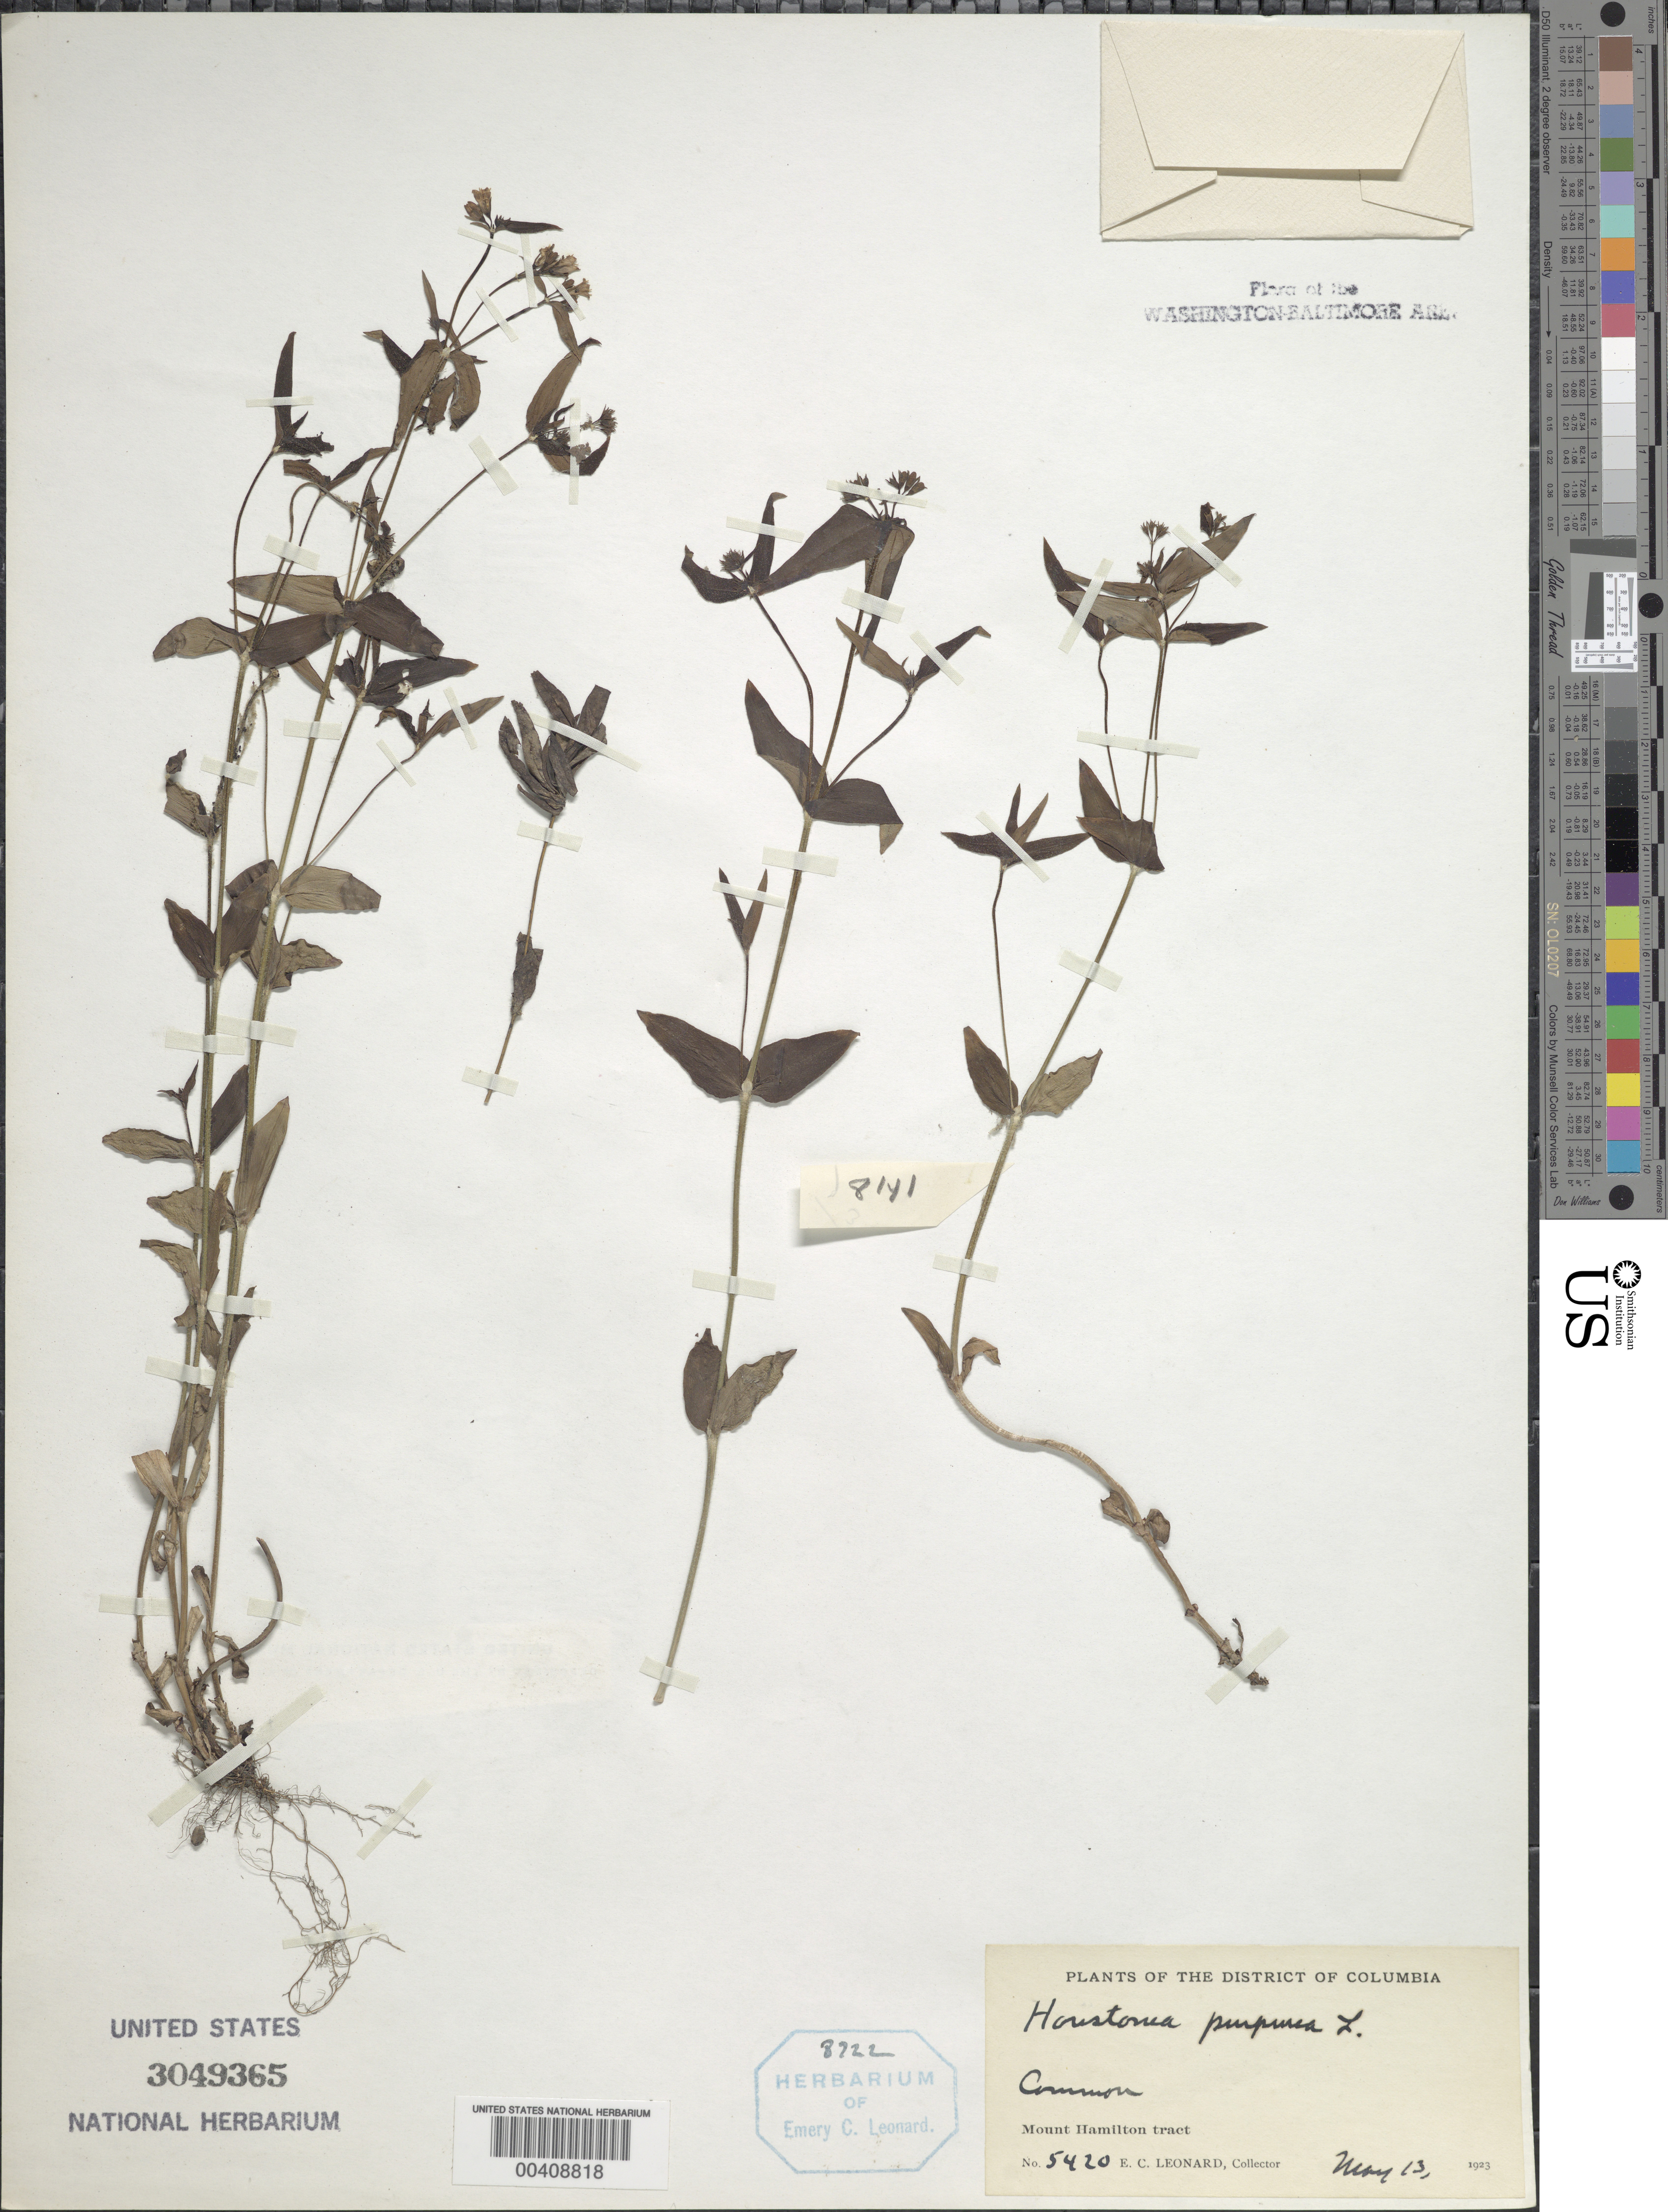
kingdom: Plantae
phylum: Tracheophyta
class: Magnoliopsida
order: Gentianales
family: Rubiaceae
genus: Houstonia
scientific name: Houstonia purpurea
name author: L.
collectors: E. C. Leonard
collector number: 5420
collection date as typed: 13 May 1923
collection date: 1923-05-13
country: United States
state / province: District of Columbia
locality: Mt. Hamilton Tract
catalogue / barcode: US 3049365